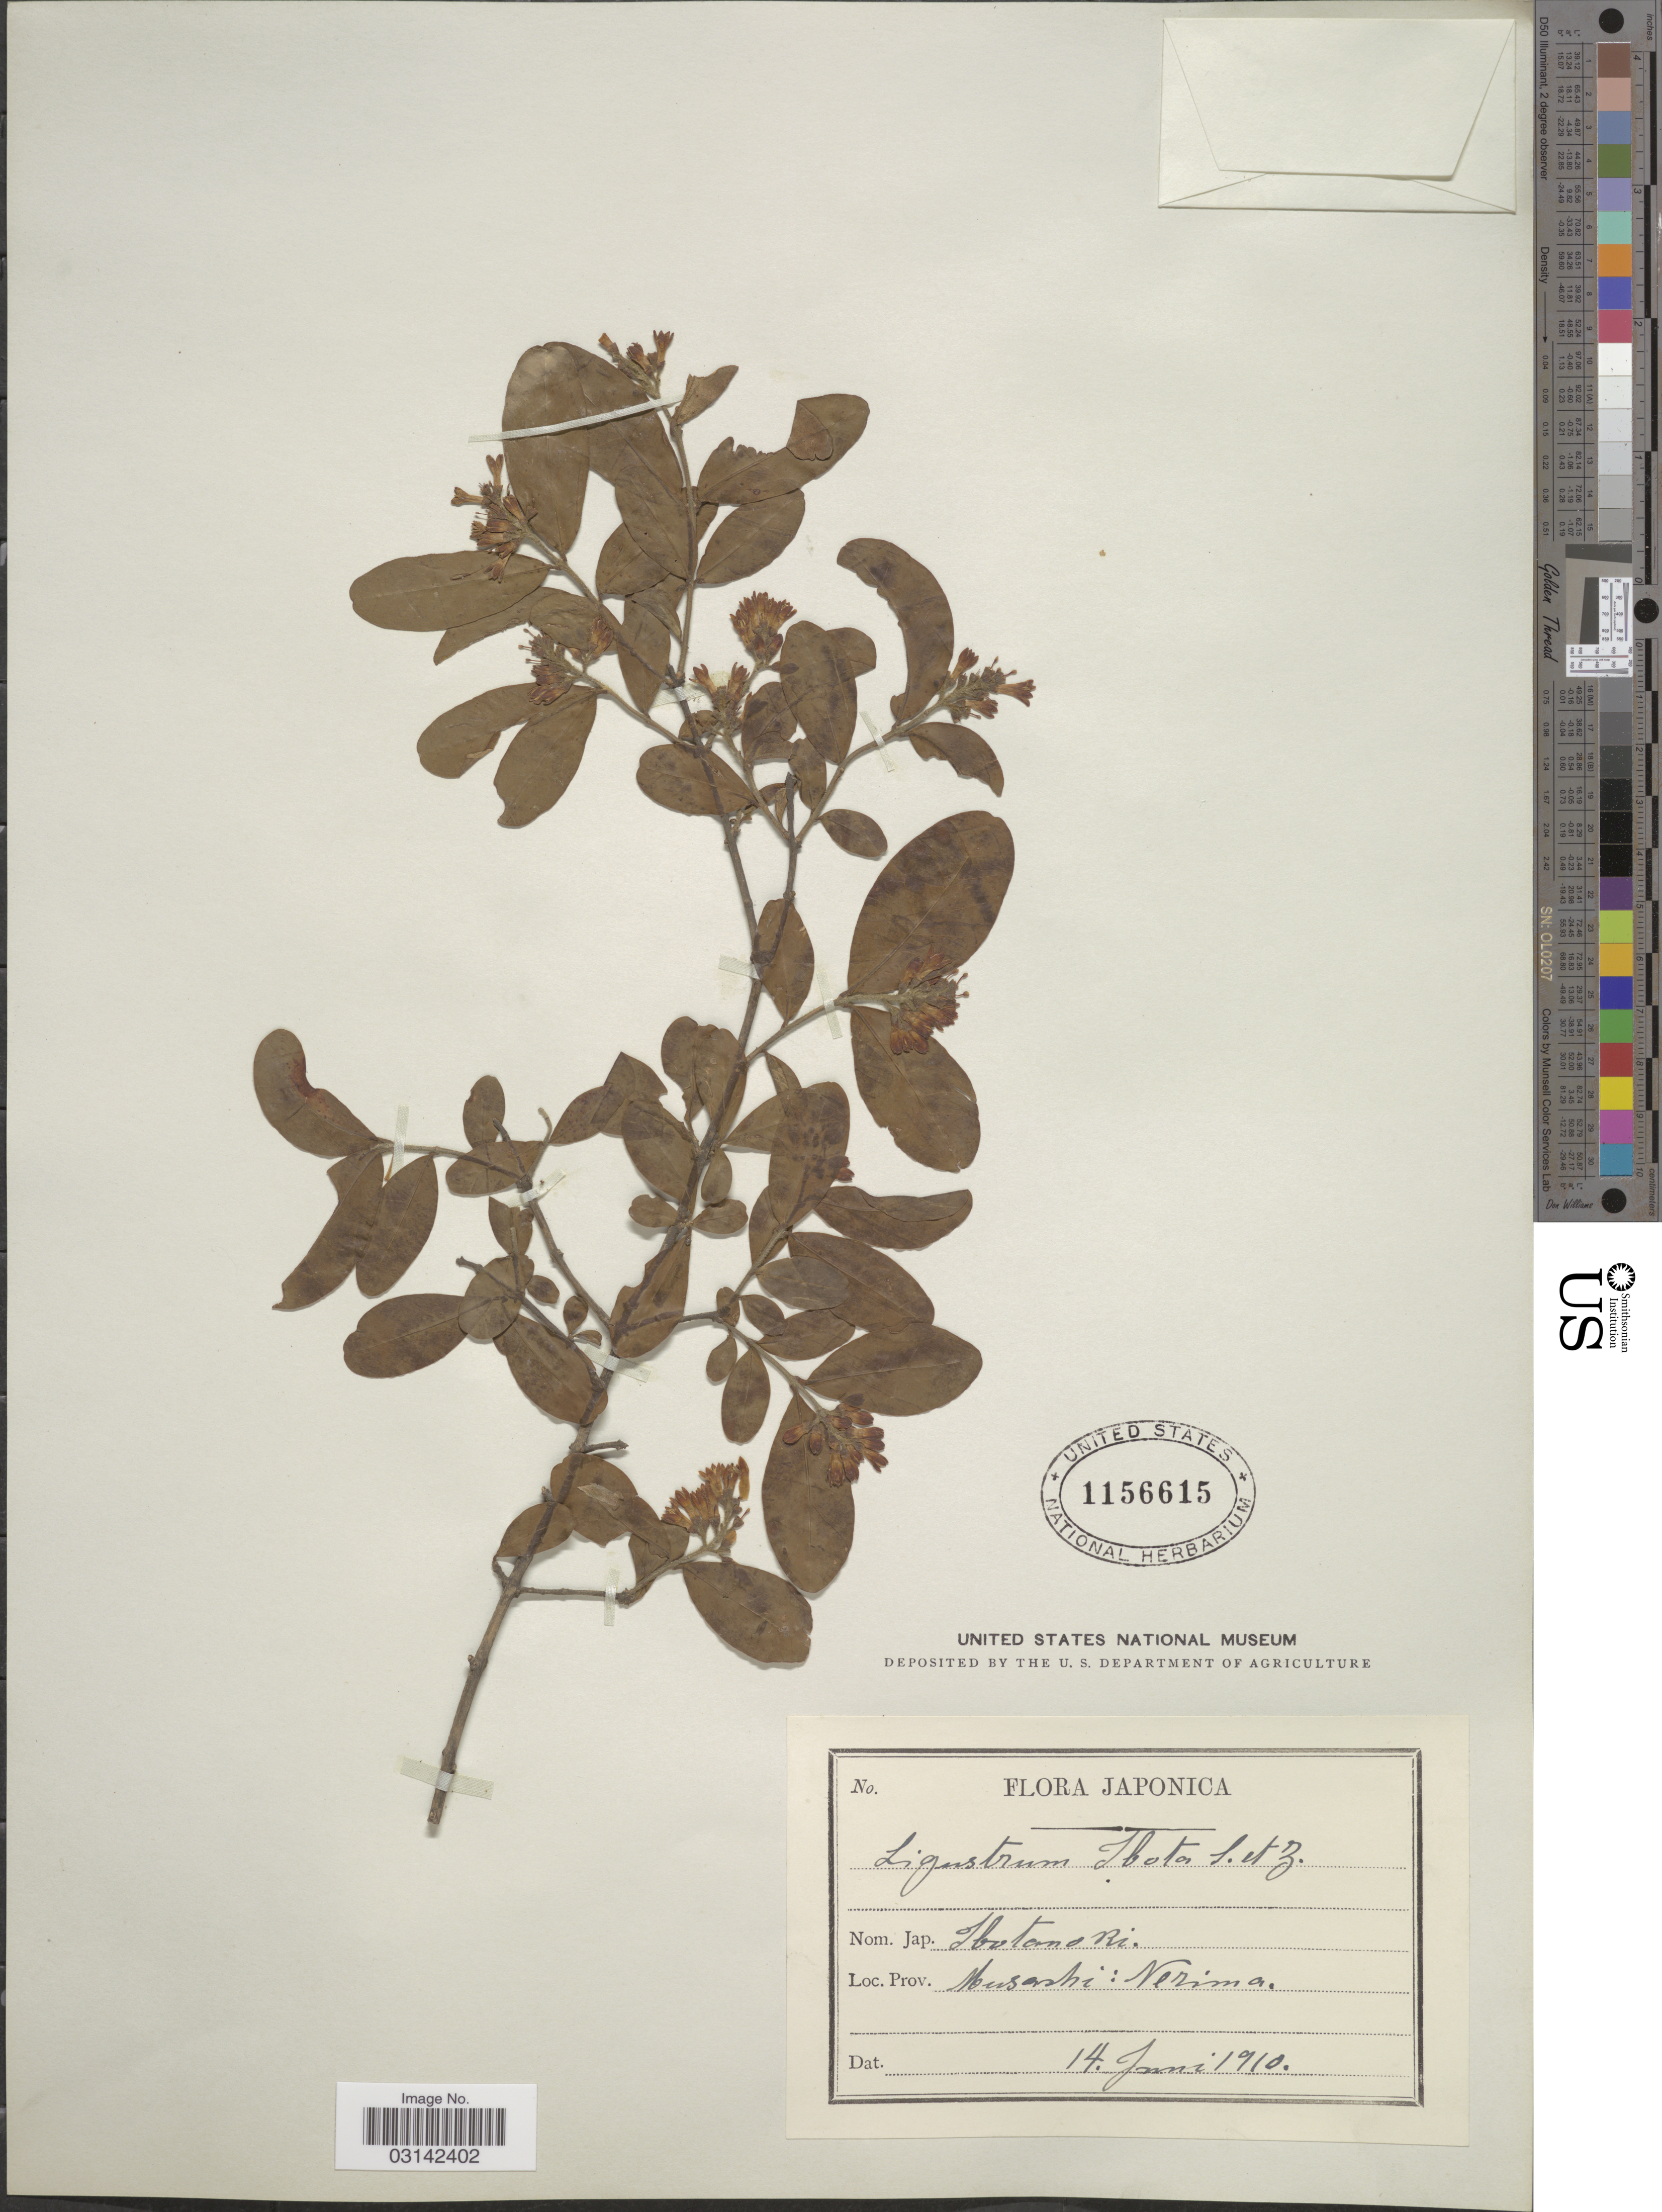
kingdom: Plantae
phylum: Tracheophyta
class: Magnoliopsida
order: Lamiales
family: Oleaceae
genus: Ligustrum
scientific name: Ligustrum ibota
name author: Siebold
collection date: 1910-06-14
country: Japan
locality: Musashi: Nezima.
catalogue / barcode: US 1156615